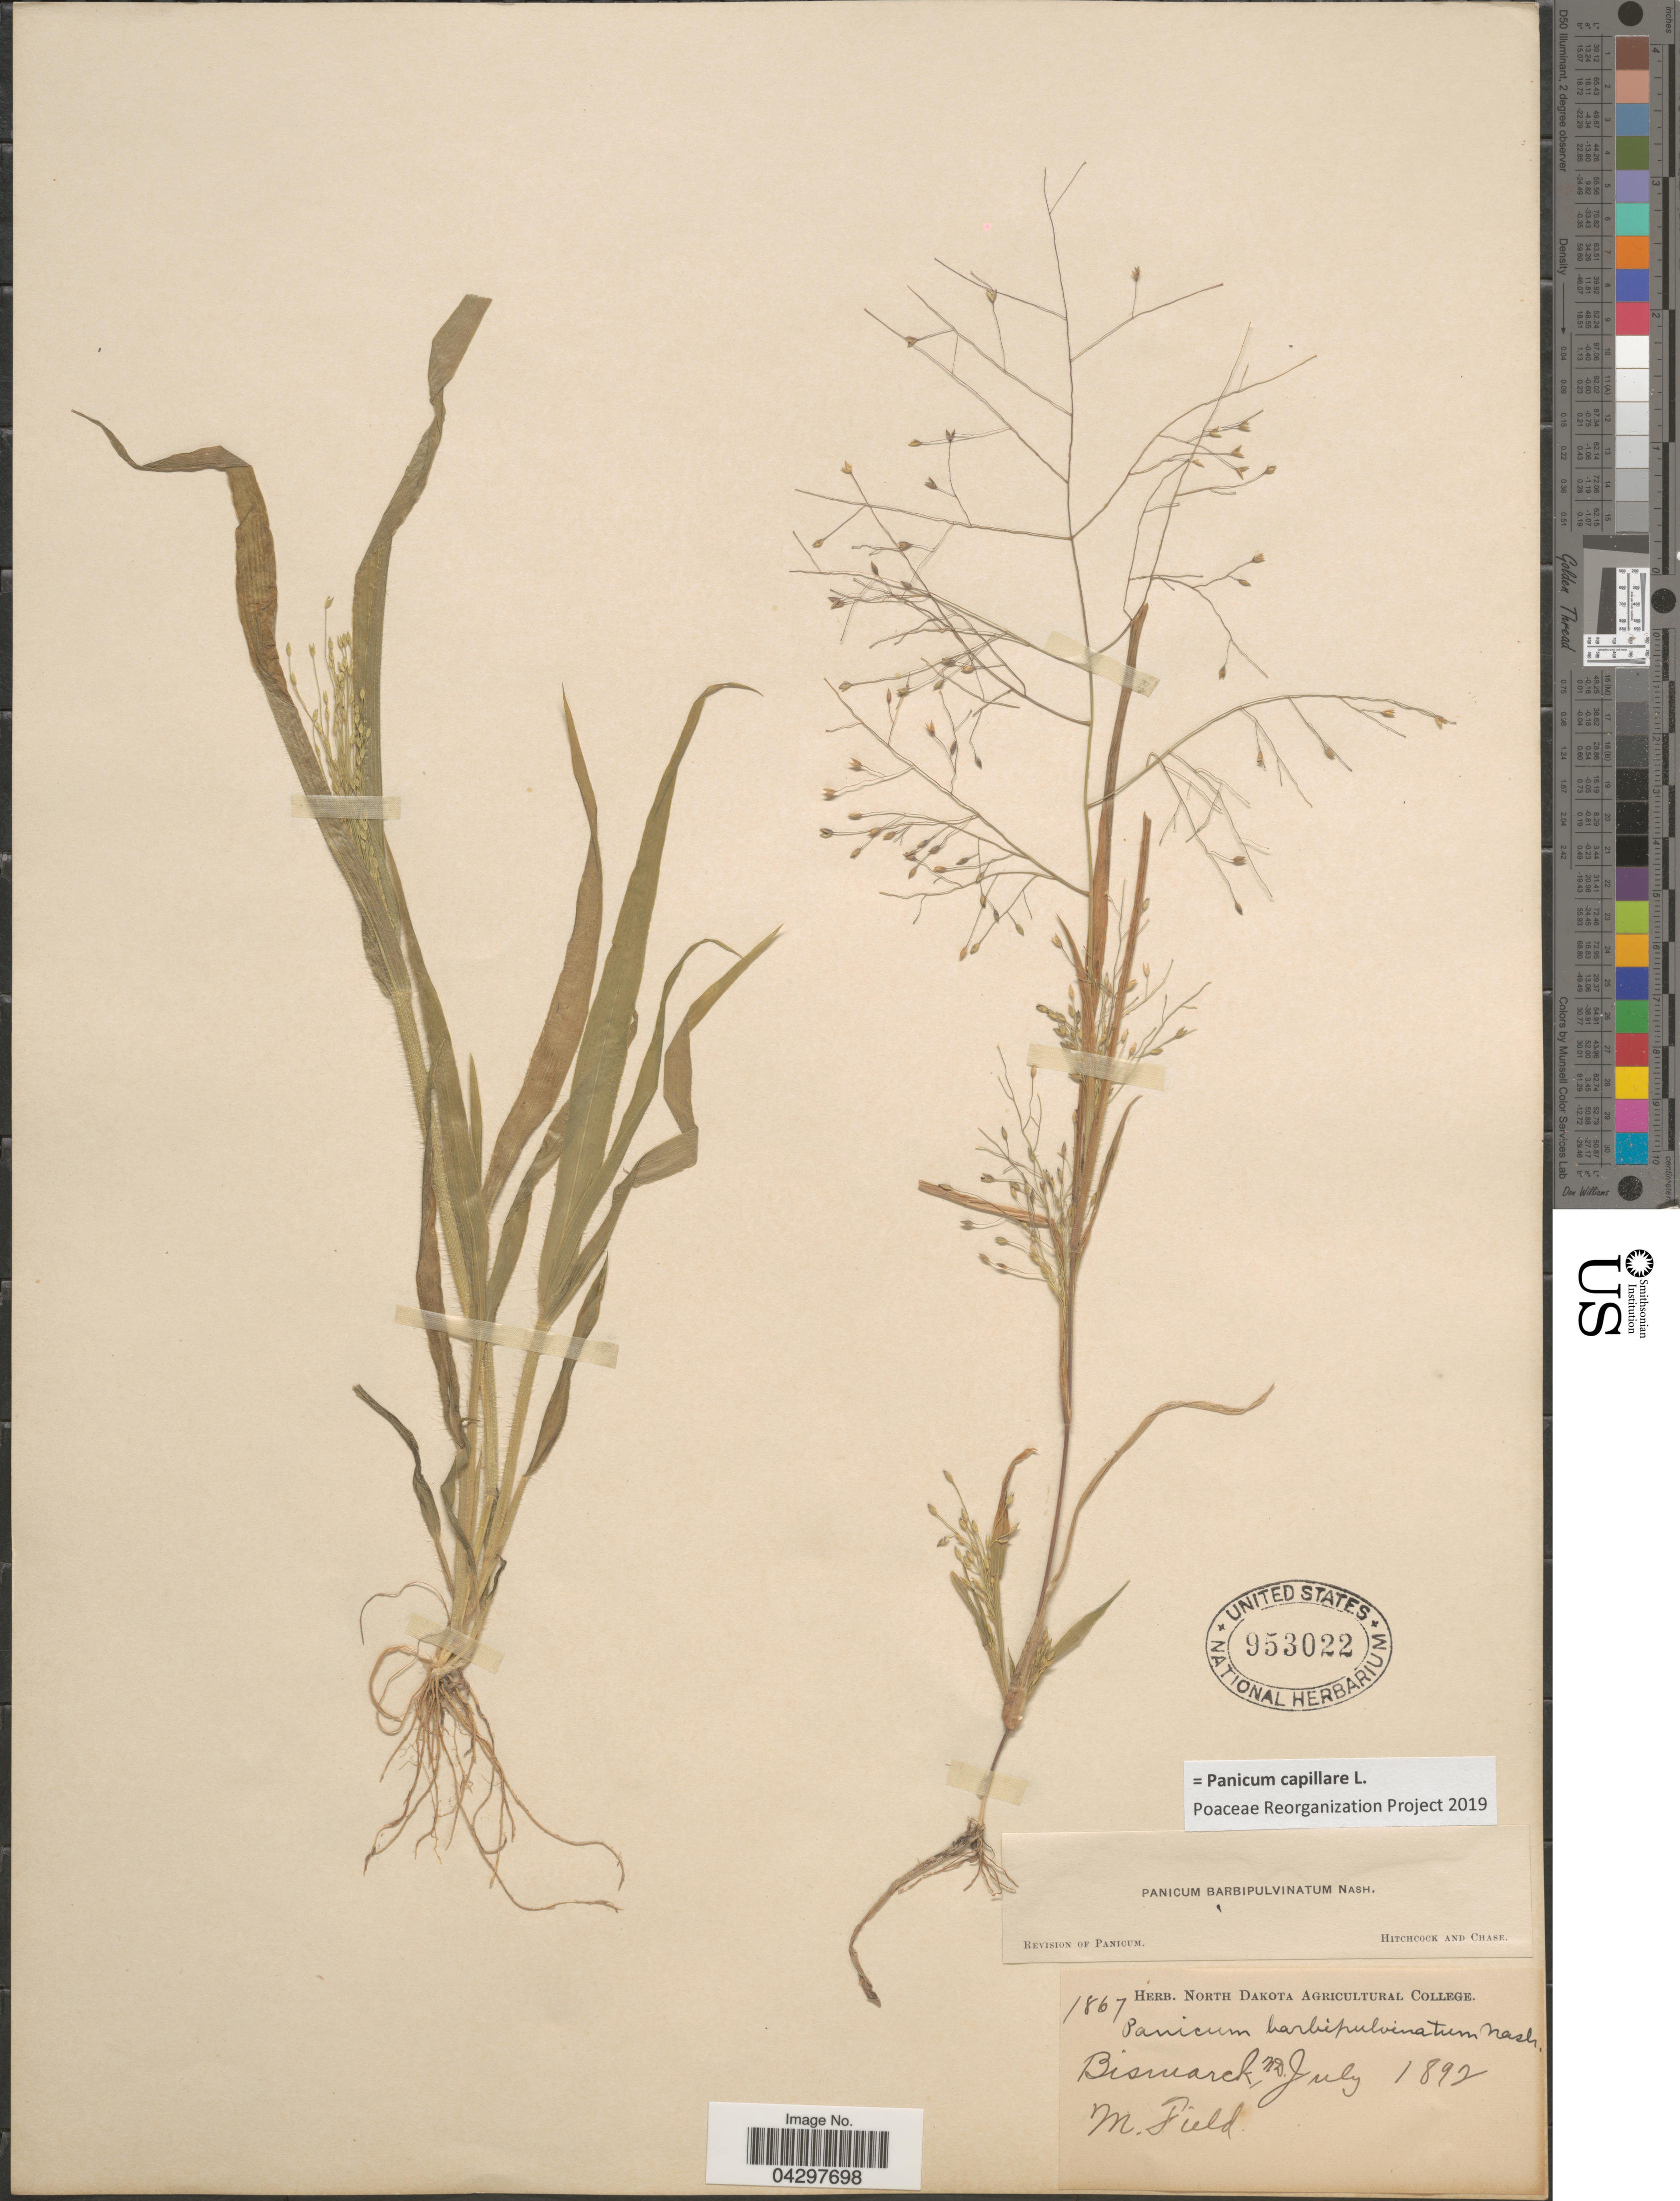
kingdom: Plantae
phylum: Tracheophyta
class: Liliopsida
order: Poales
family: Poaceae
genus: Panicum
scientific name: Panicum capillare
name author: L.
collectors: M. Field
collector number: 1867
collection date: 1892-07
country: United States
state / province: North Dakota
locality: Bismarck.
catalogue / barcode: US 953022